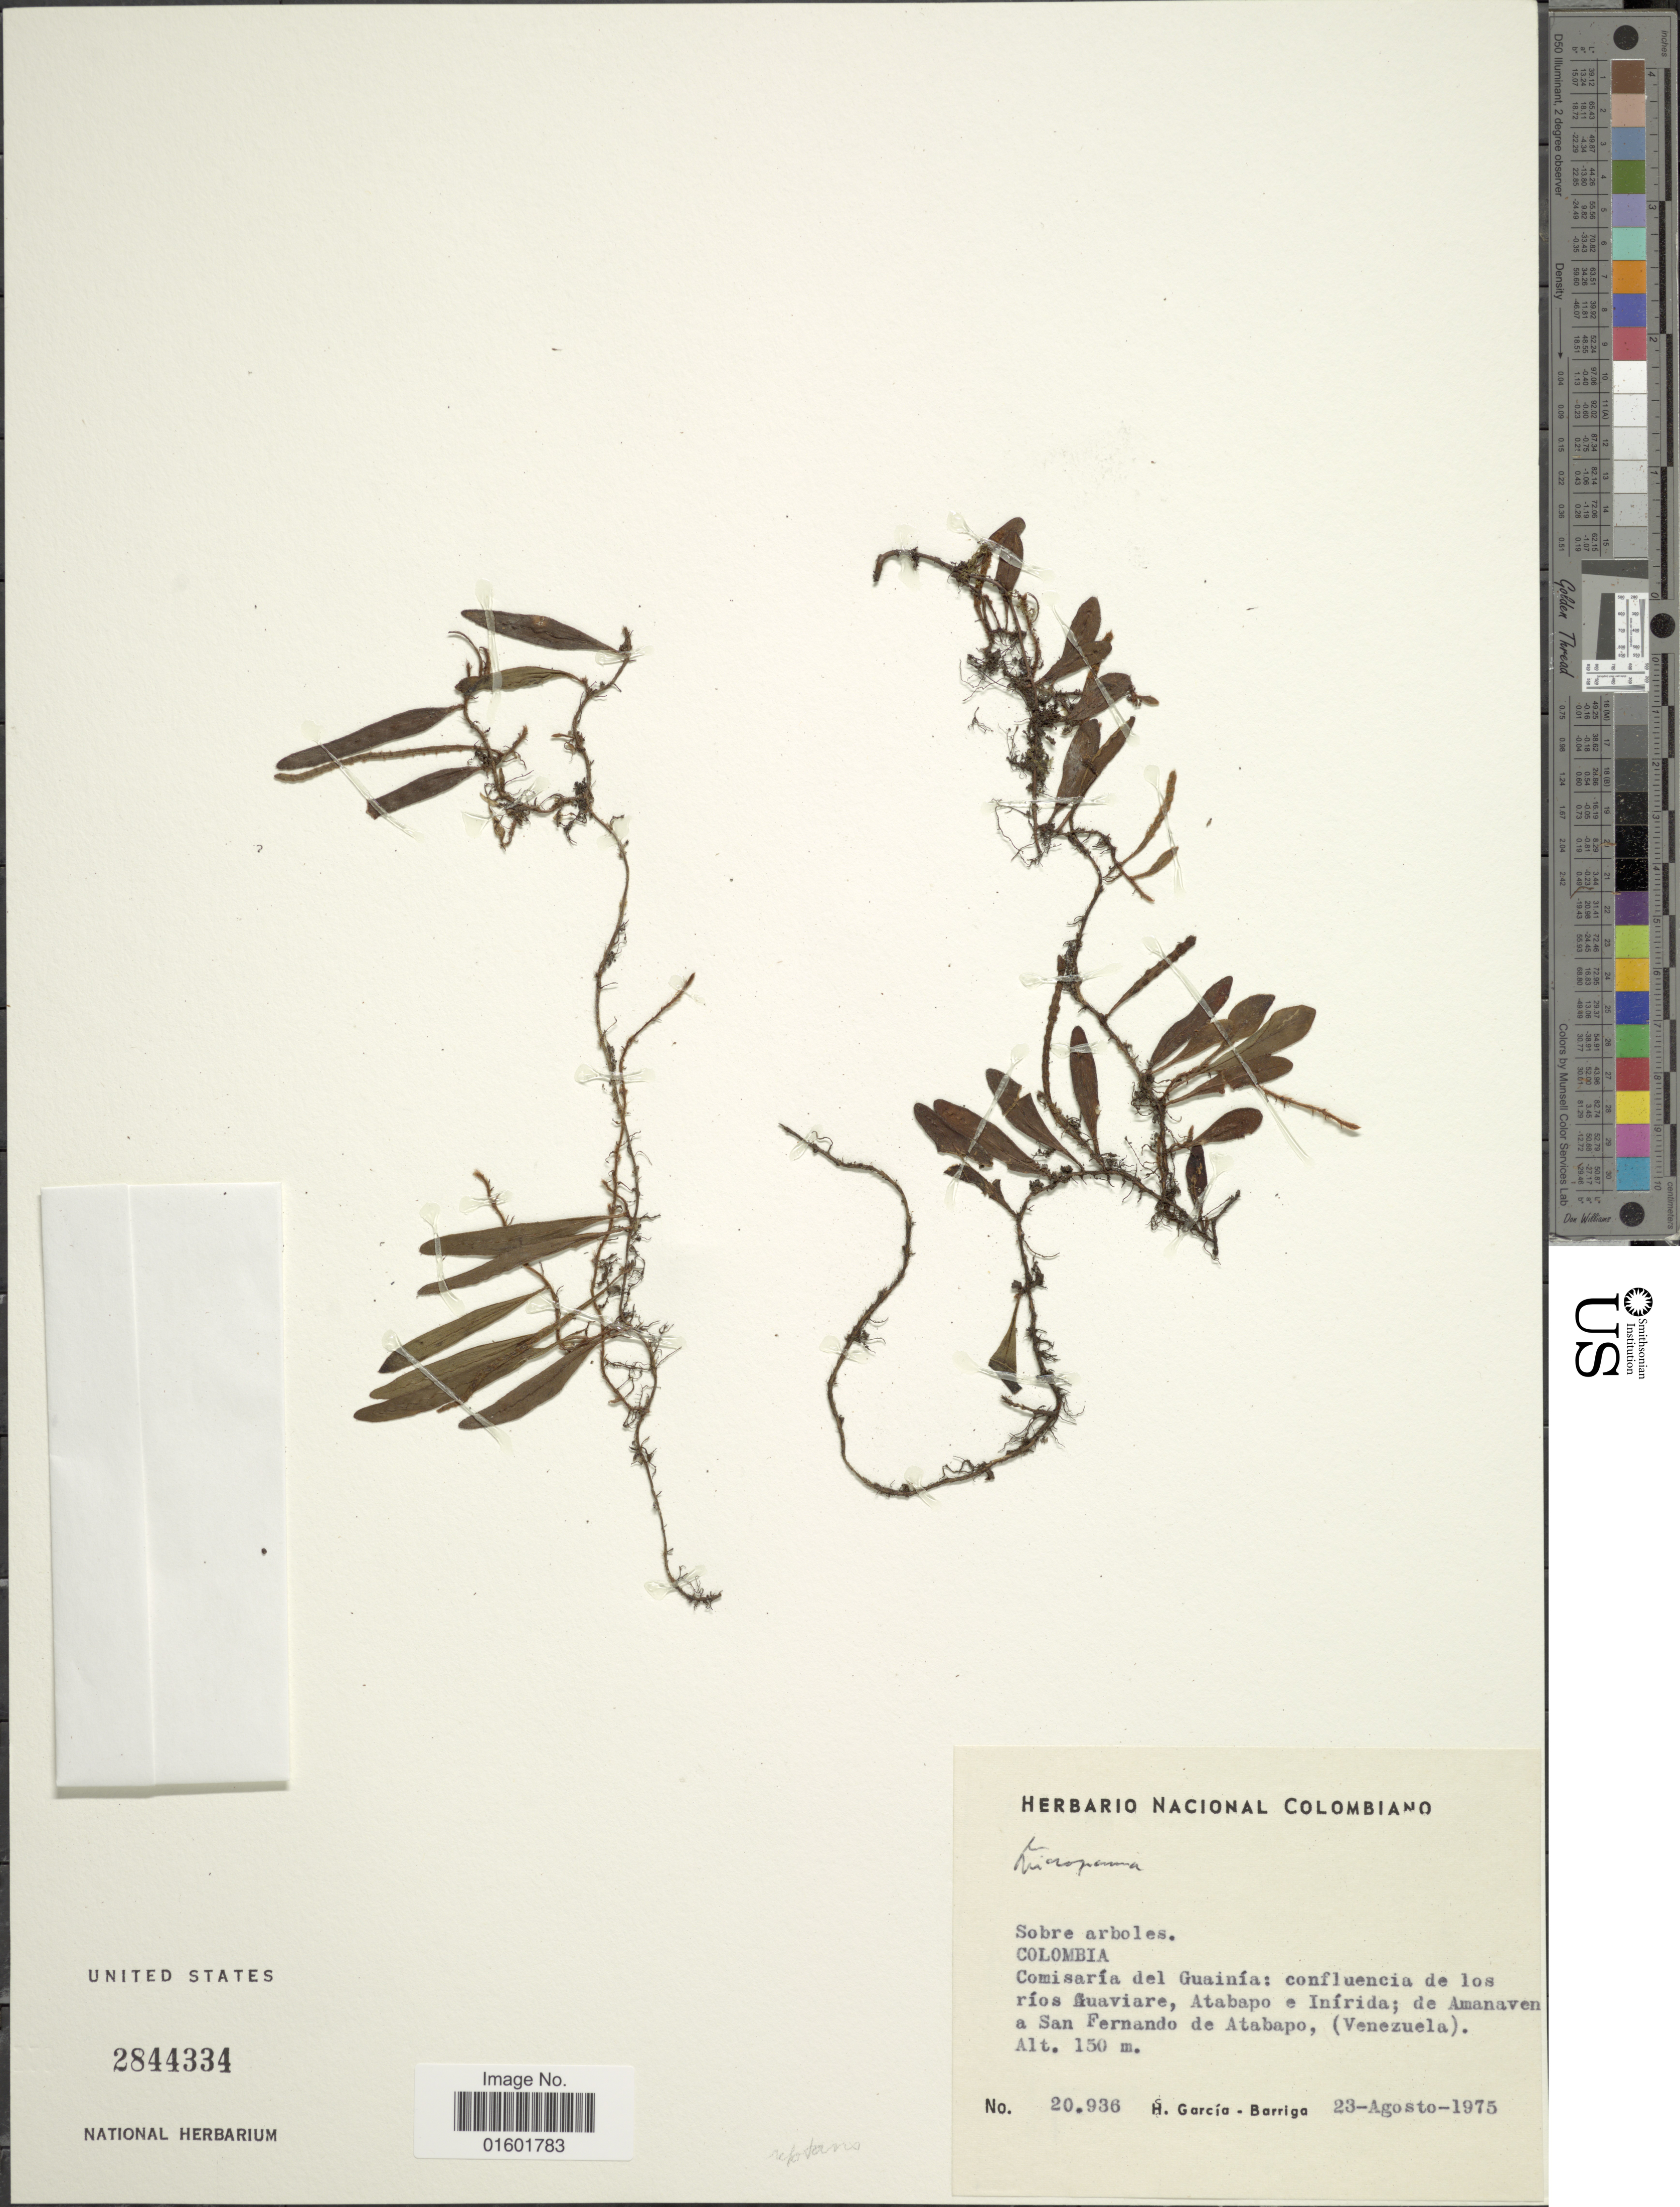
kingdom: Plantae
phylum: Tracheophyta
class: Polypodiopsida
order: Polypodiales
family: Polypodiaceae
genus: Microgramma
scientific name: Microgramma reptans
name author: (Cav.) A.R. Sm.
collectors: H. García Barriga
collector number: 20936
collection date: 1975-08-23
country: Colombia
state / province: Guainía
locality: Confluencia de los rio Huaviare, Atabapo e Inirida; de Amanaven a San Fernando de Atabapo, (Venezuela)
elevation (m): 150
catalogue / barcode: US 2844334